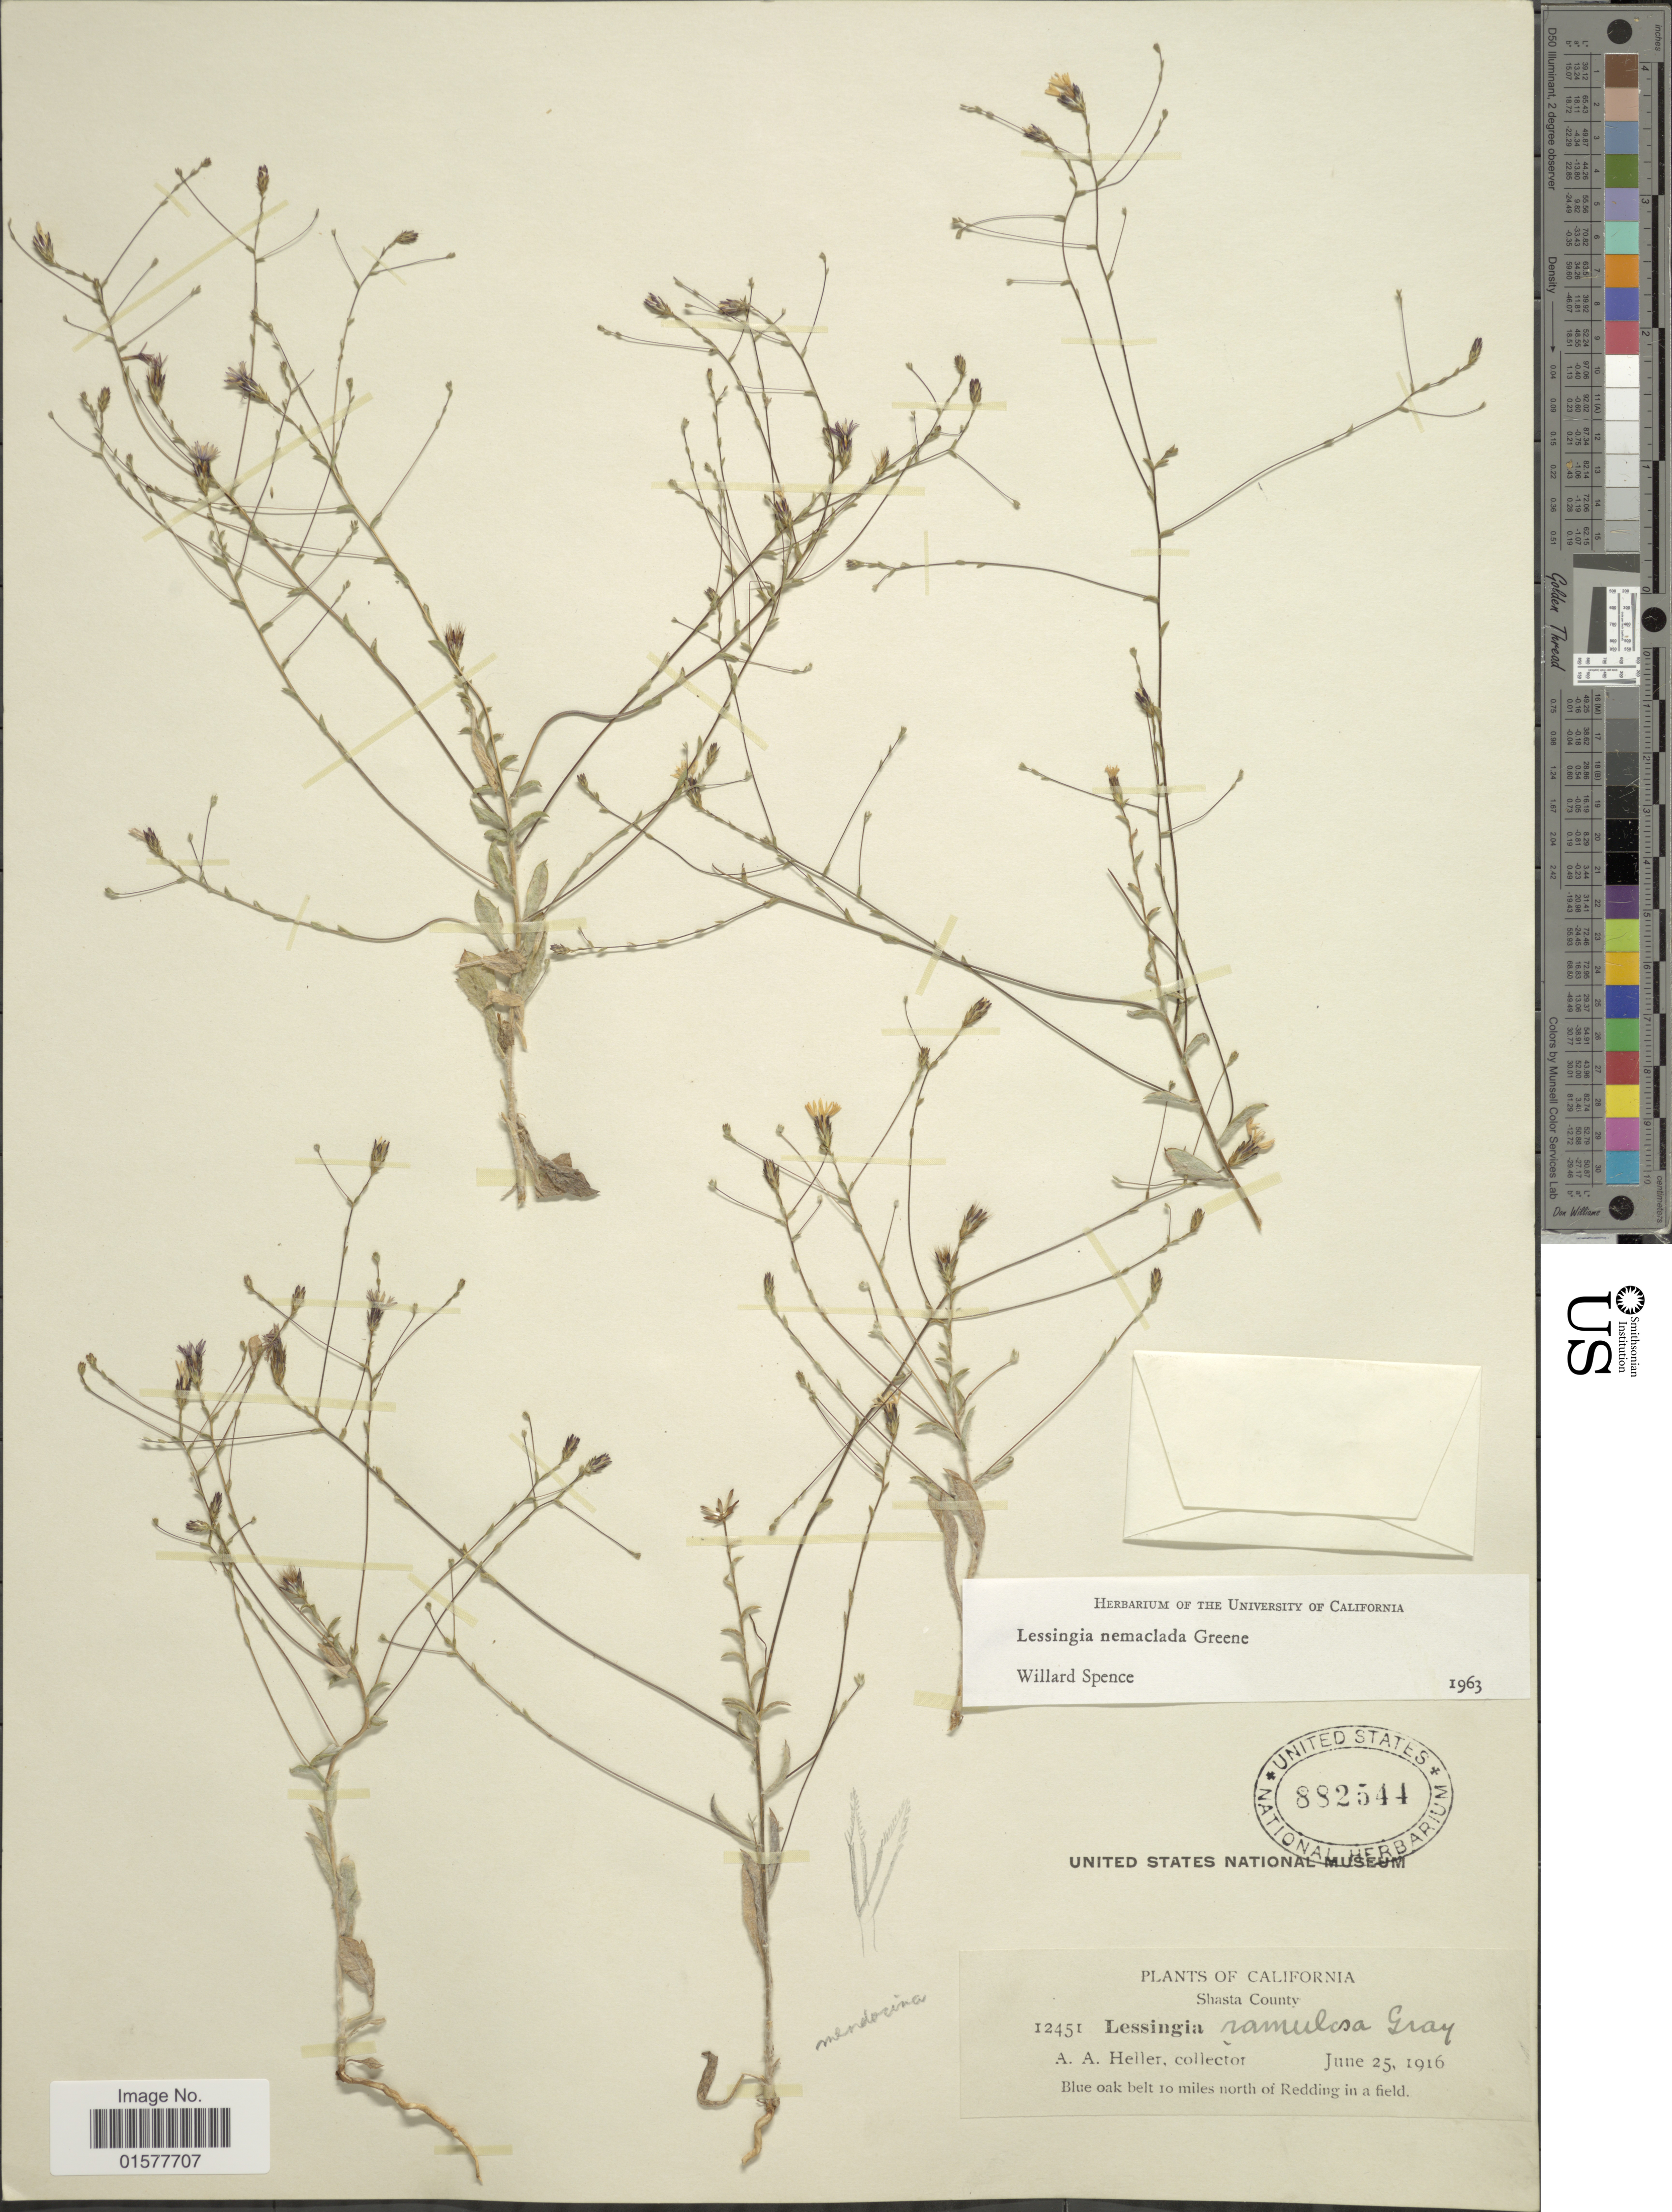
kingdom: Plantae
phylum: Tracheophyta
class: Magnoliopsida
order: Asterales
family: Asteraceae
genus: Lessingia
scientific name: Lessingia nemaclada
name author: Greene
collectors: A. A. Heller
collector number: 12451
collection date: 1916-06-25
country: United States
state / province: California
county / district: Shasta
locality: Shasta County, Blue Oak belt 10 miles north of Redding in a field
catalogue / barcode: US 882544